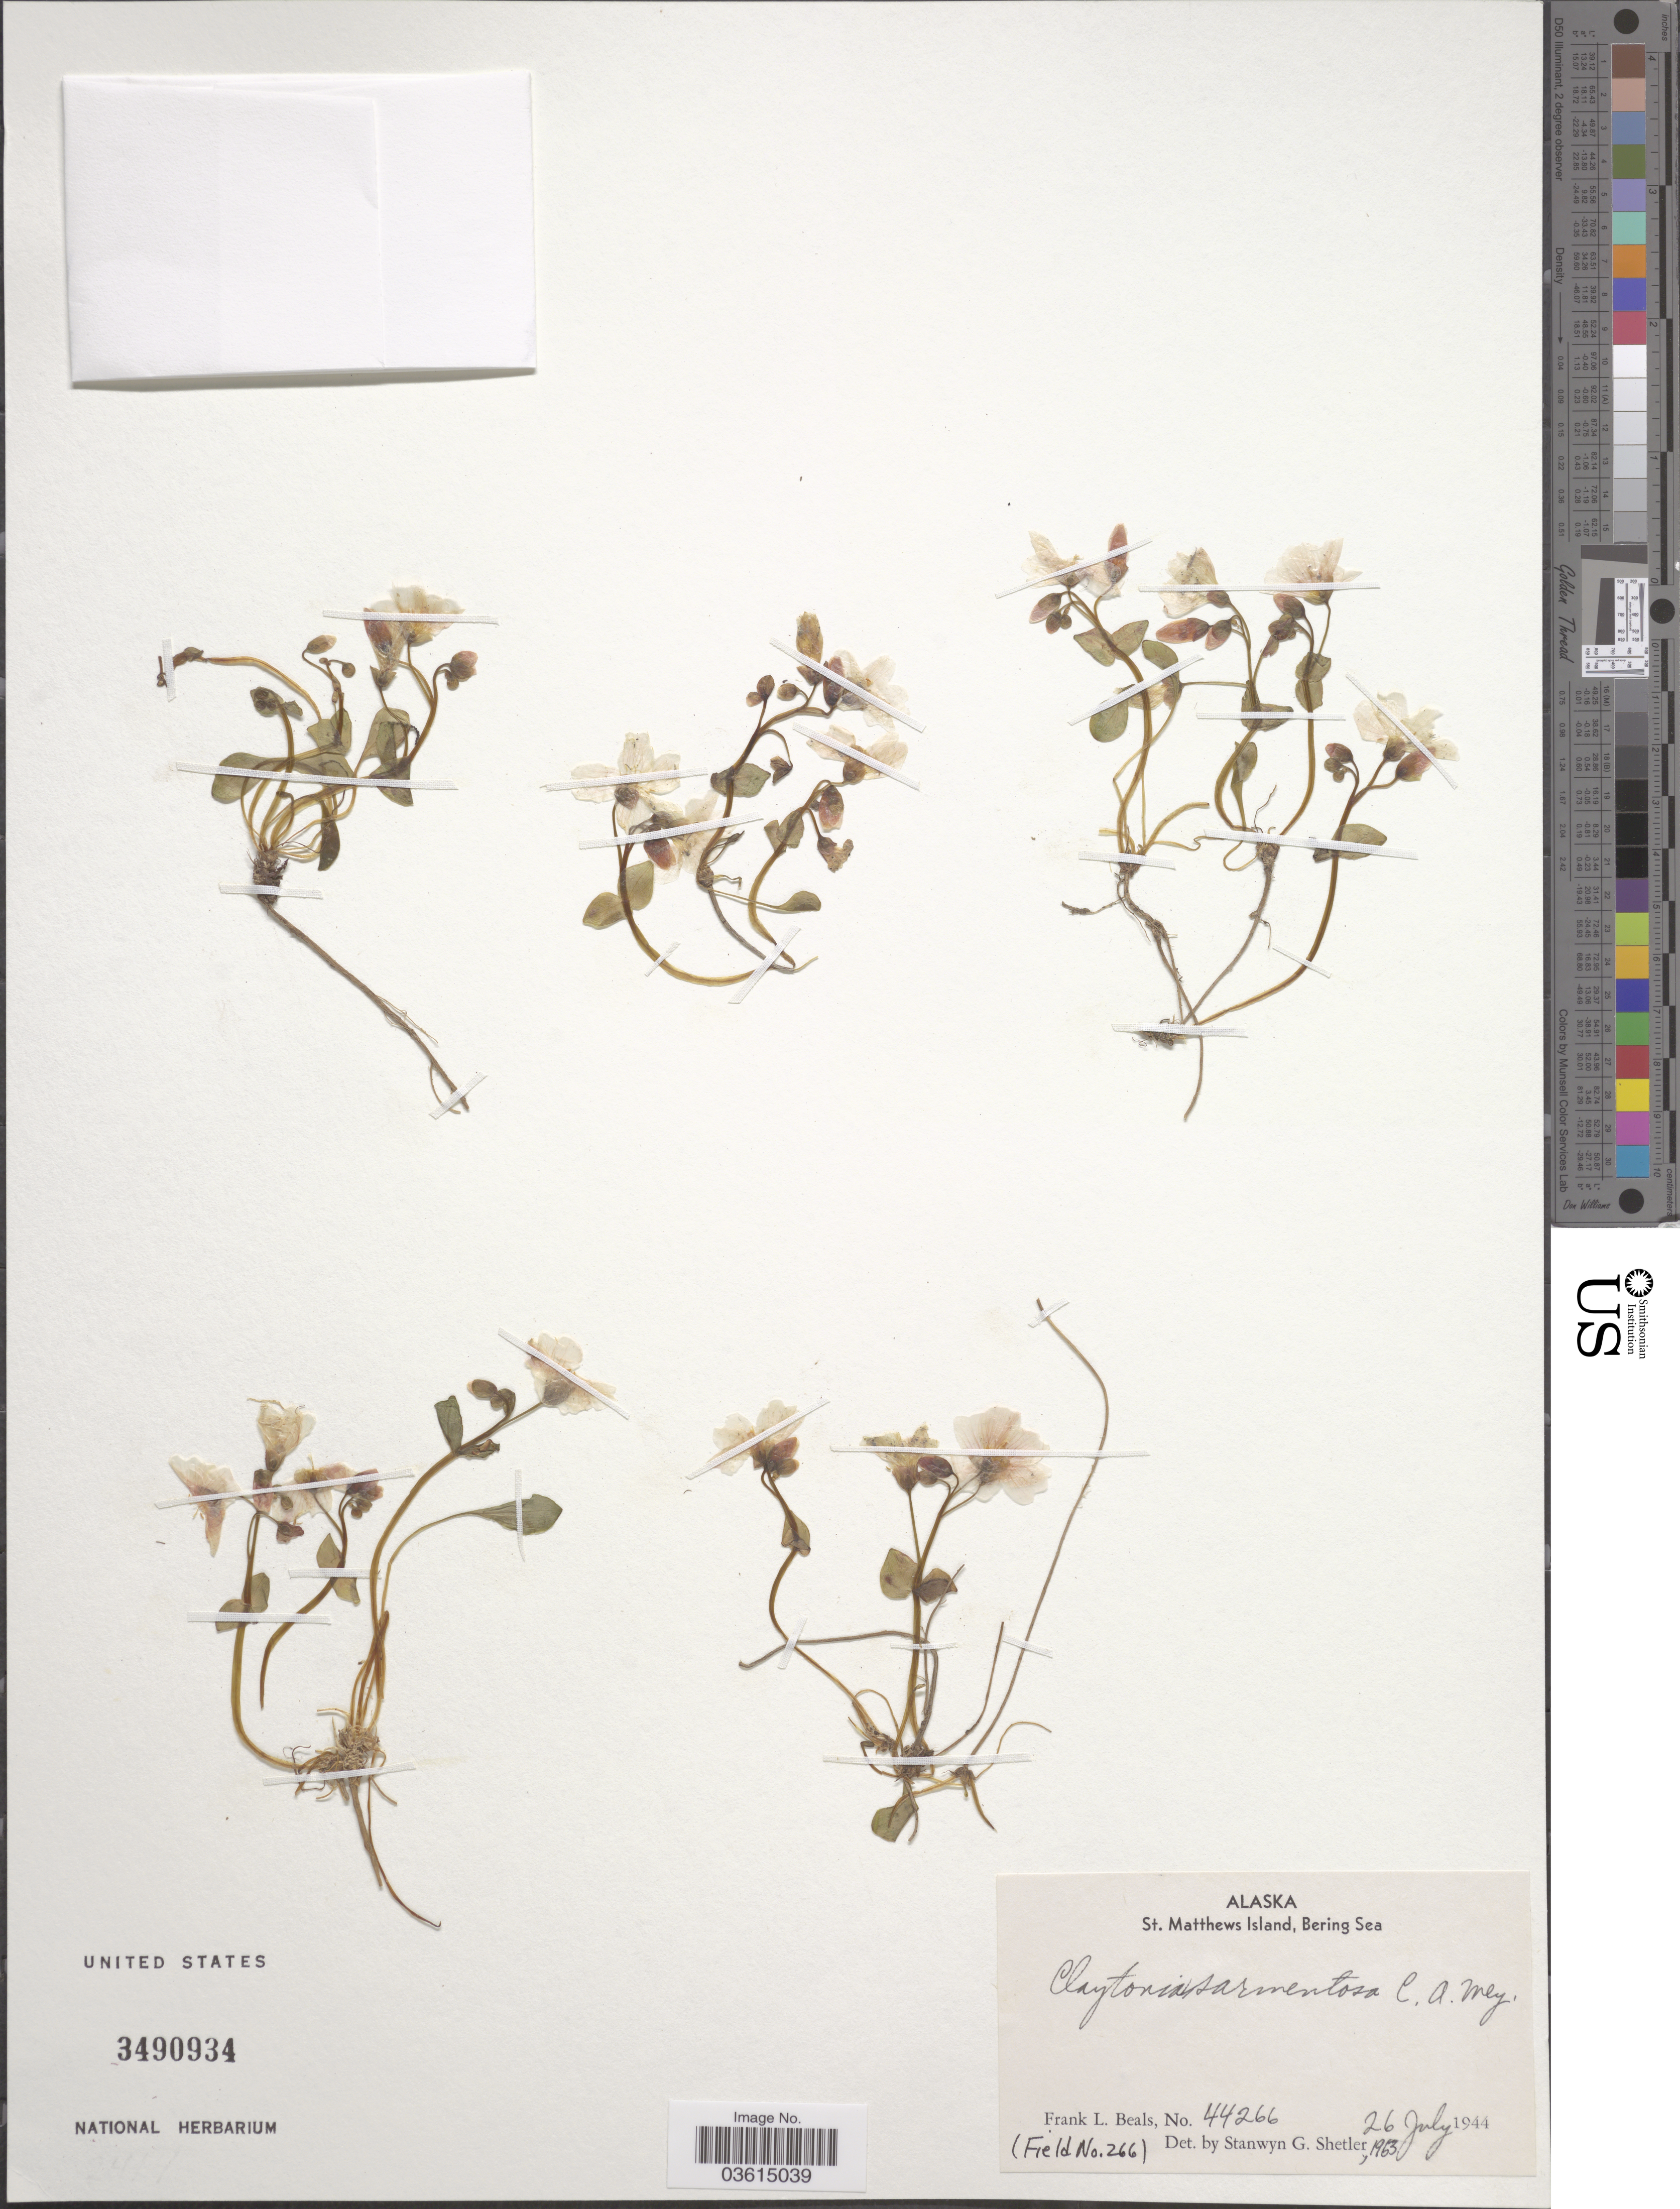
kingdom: Plantae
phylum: Tracheophyta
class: Magnoliopsida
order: Caryophyllales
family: Montiaceae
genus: Claytonia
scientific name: Claytonia sarmentosa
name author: C.A. Mey.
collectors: F. Beals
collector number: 44266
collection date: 1944-07-26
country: United States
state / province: Alaska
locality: St. Matthews Island, Bering Sea.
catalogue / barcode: US 3490934